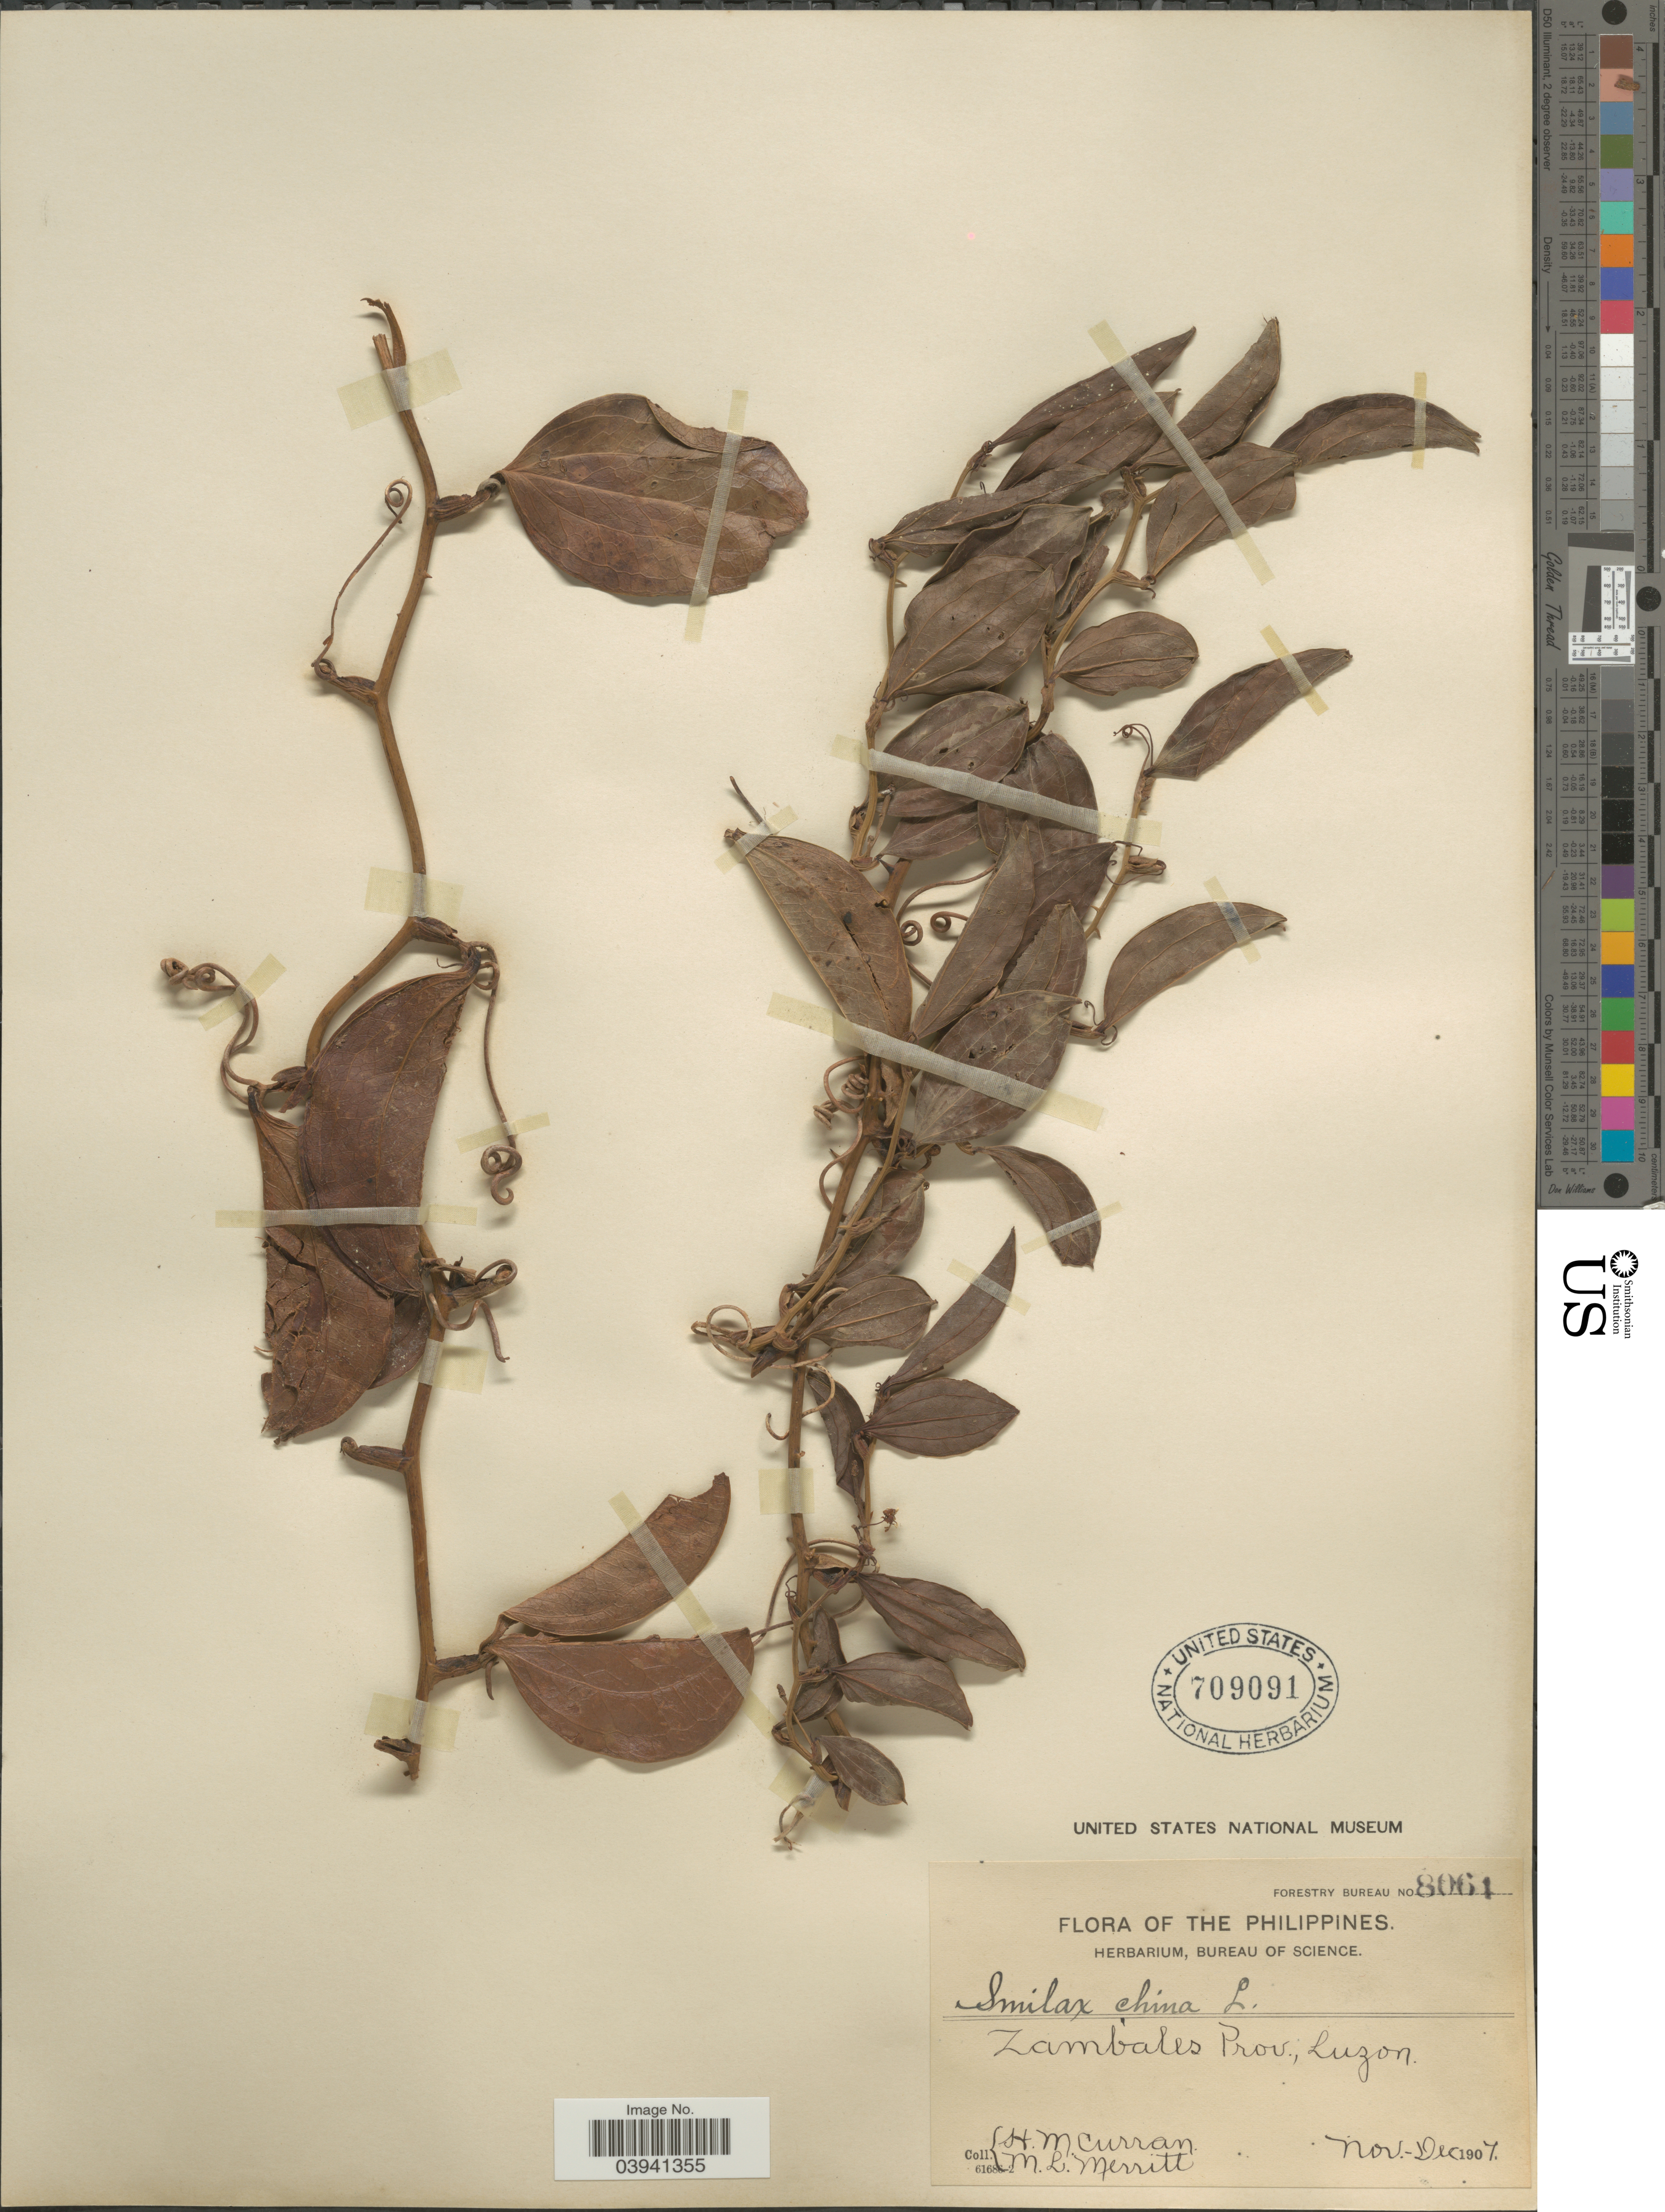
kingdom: Plantae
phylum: Tracheophyta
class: Liliopsida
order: Liliales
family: Smilacaceae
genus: Smilax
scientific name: Smilax china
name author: L.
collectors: H. M. Curran & M. L. Merritt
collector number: Forestry Bureau 8061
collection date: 1907-11/1907-12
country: Philippines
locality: Zambales Prov. Luzon.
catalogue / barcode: US 709091